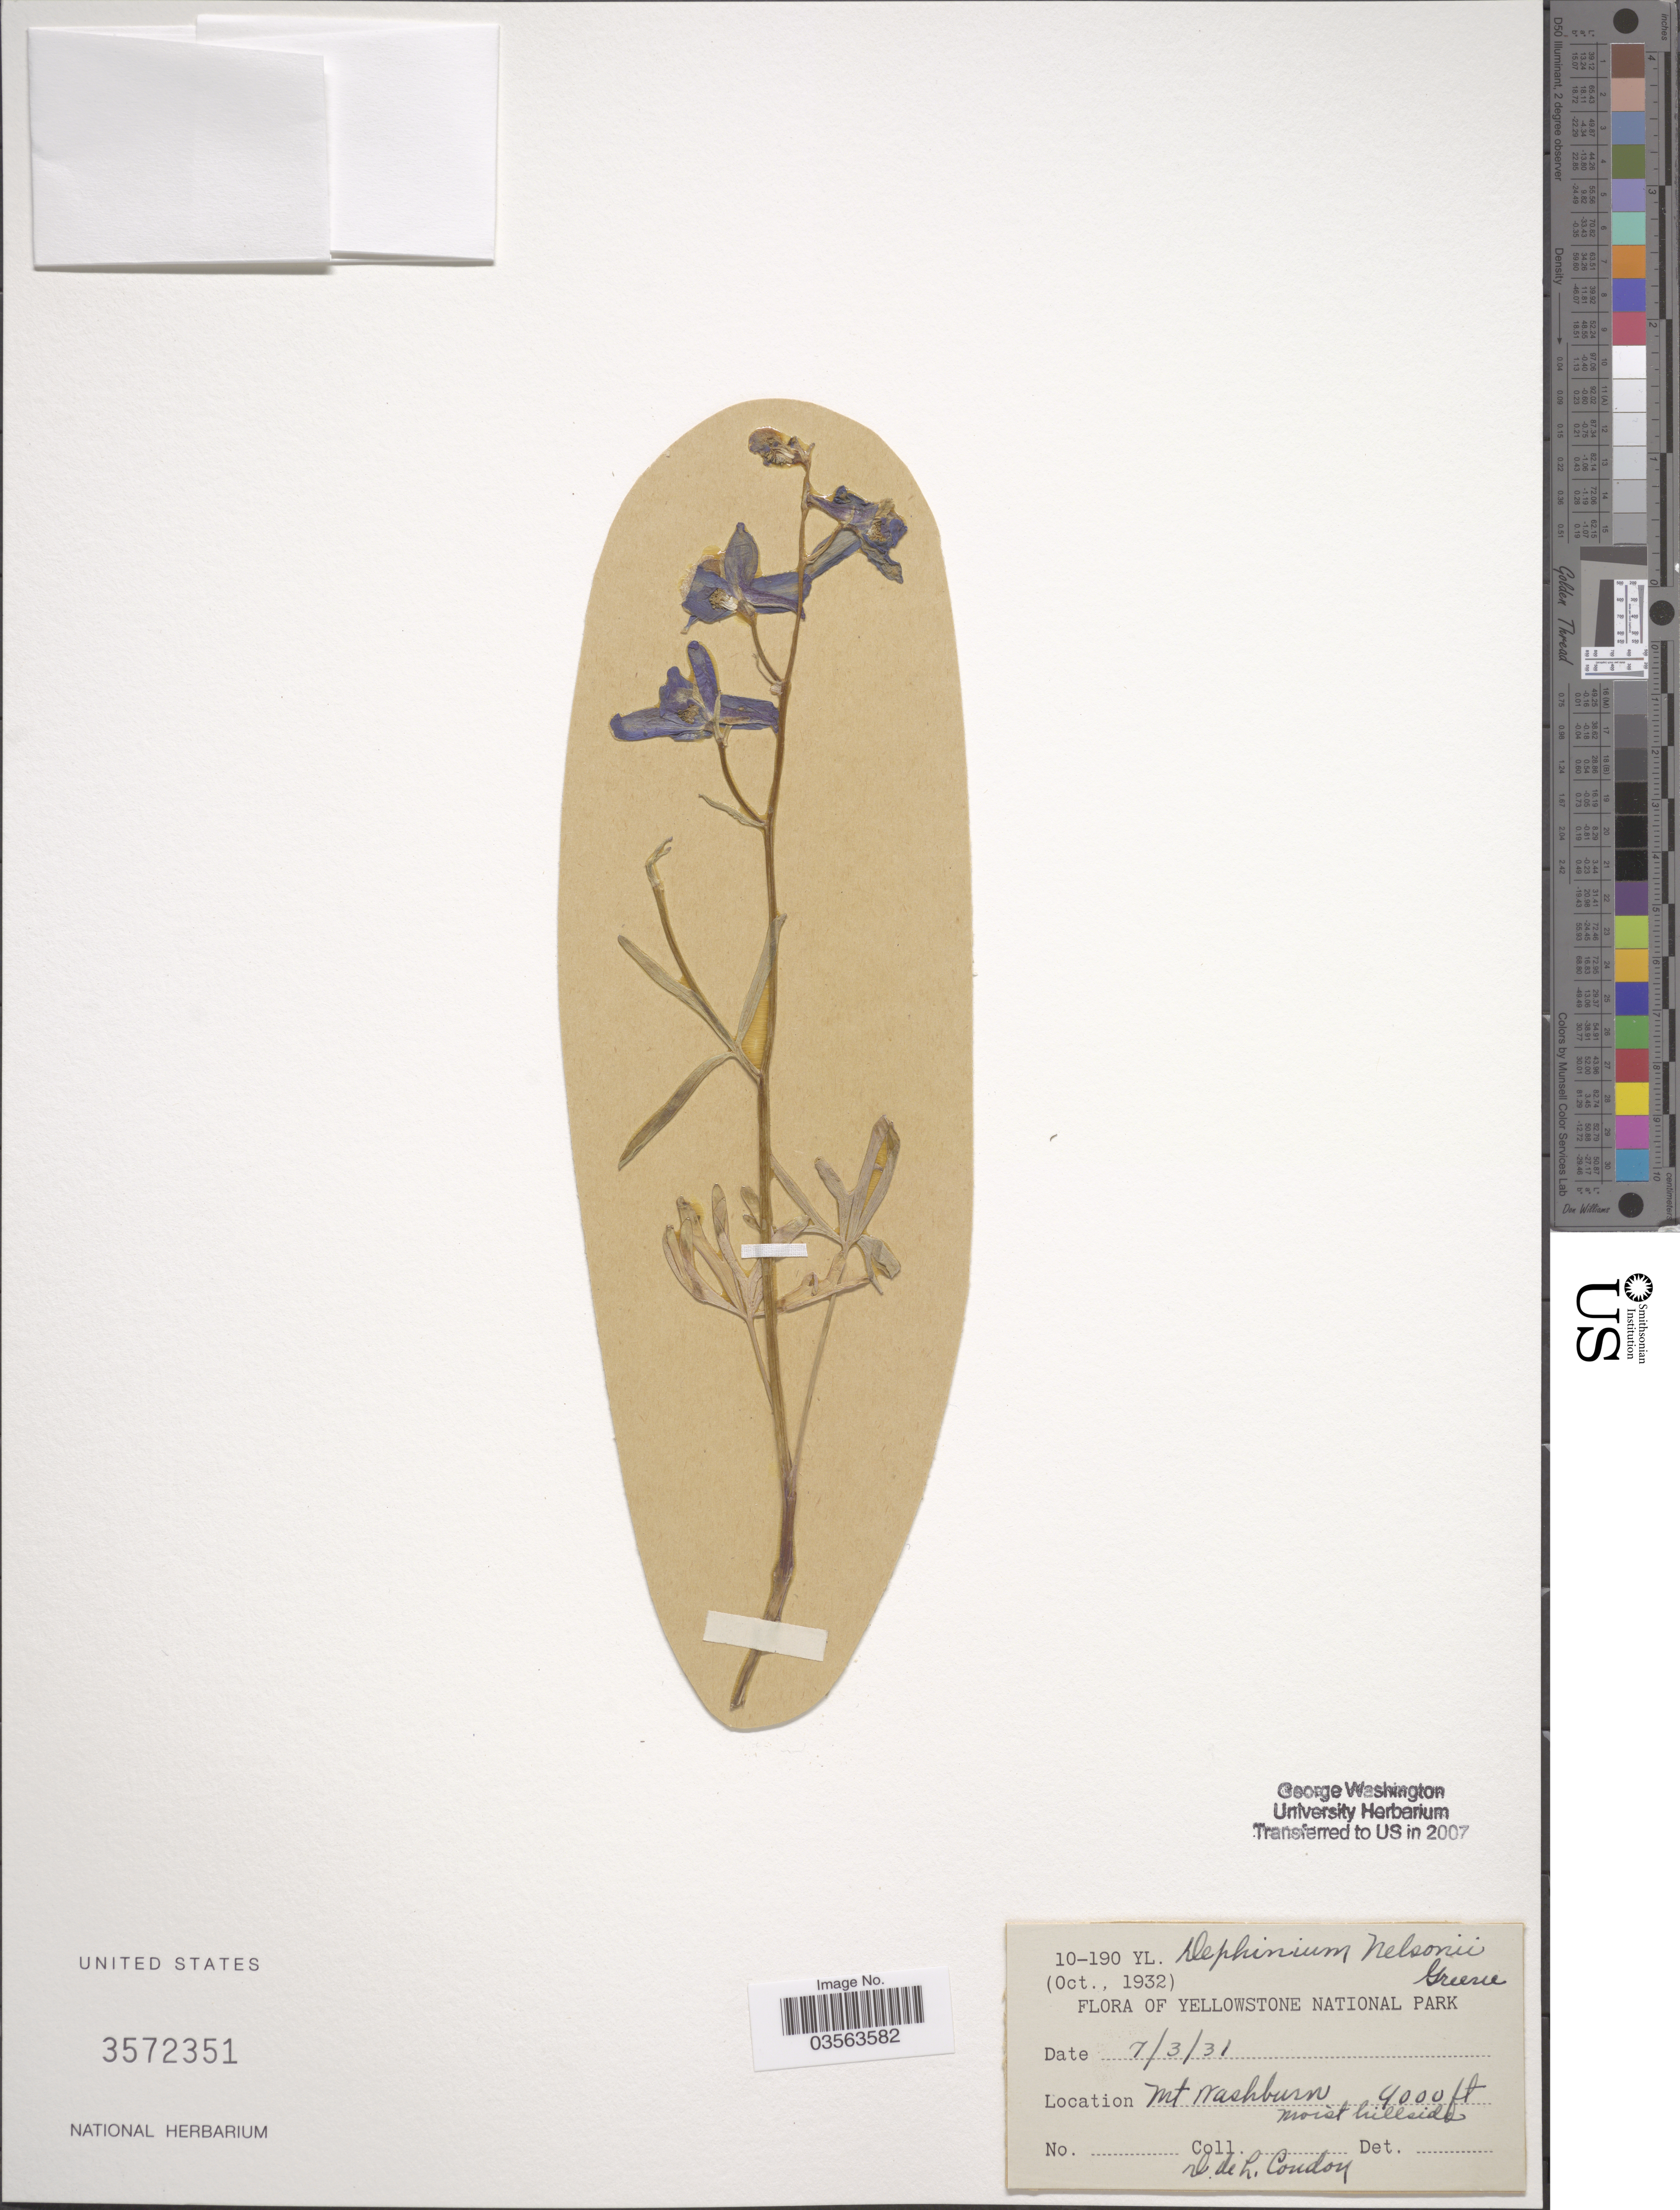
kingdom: Plantae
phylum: Tracheophyta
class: Magnoliopsida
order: Ranunculales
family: Ranunculaceae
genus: Delphinium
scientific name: Delphinium nelsonii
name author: Greene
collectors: D. Condon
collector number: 10-190YL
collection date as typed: Transcribed d/m/y: 3/7/31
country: United States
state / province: Wyoming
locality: Yellowstone National Park. Mt. Washburn.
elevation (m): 2743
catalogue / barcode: US 3572351